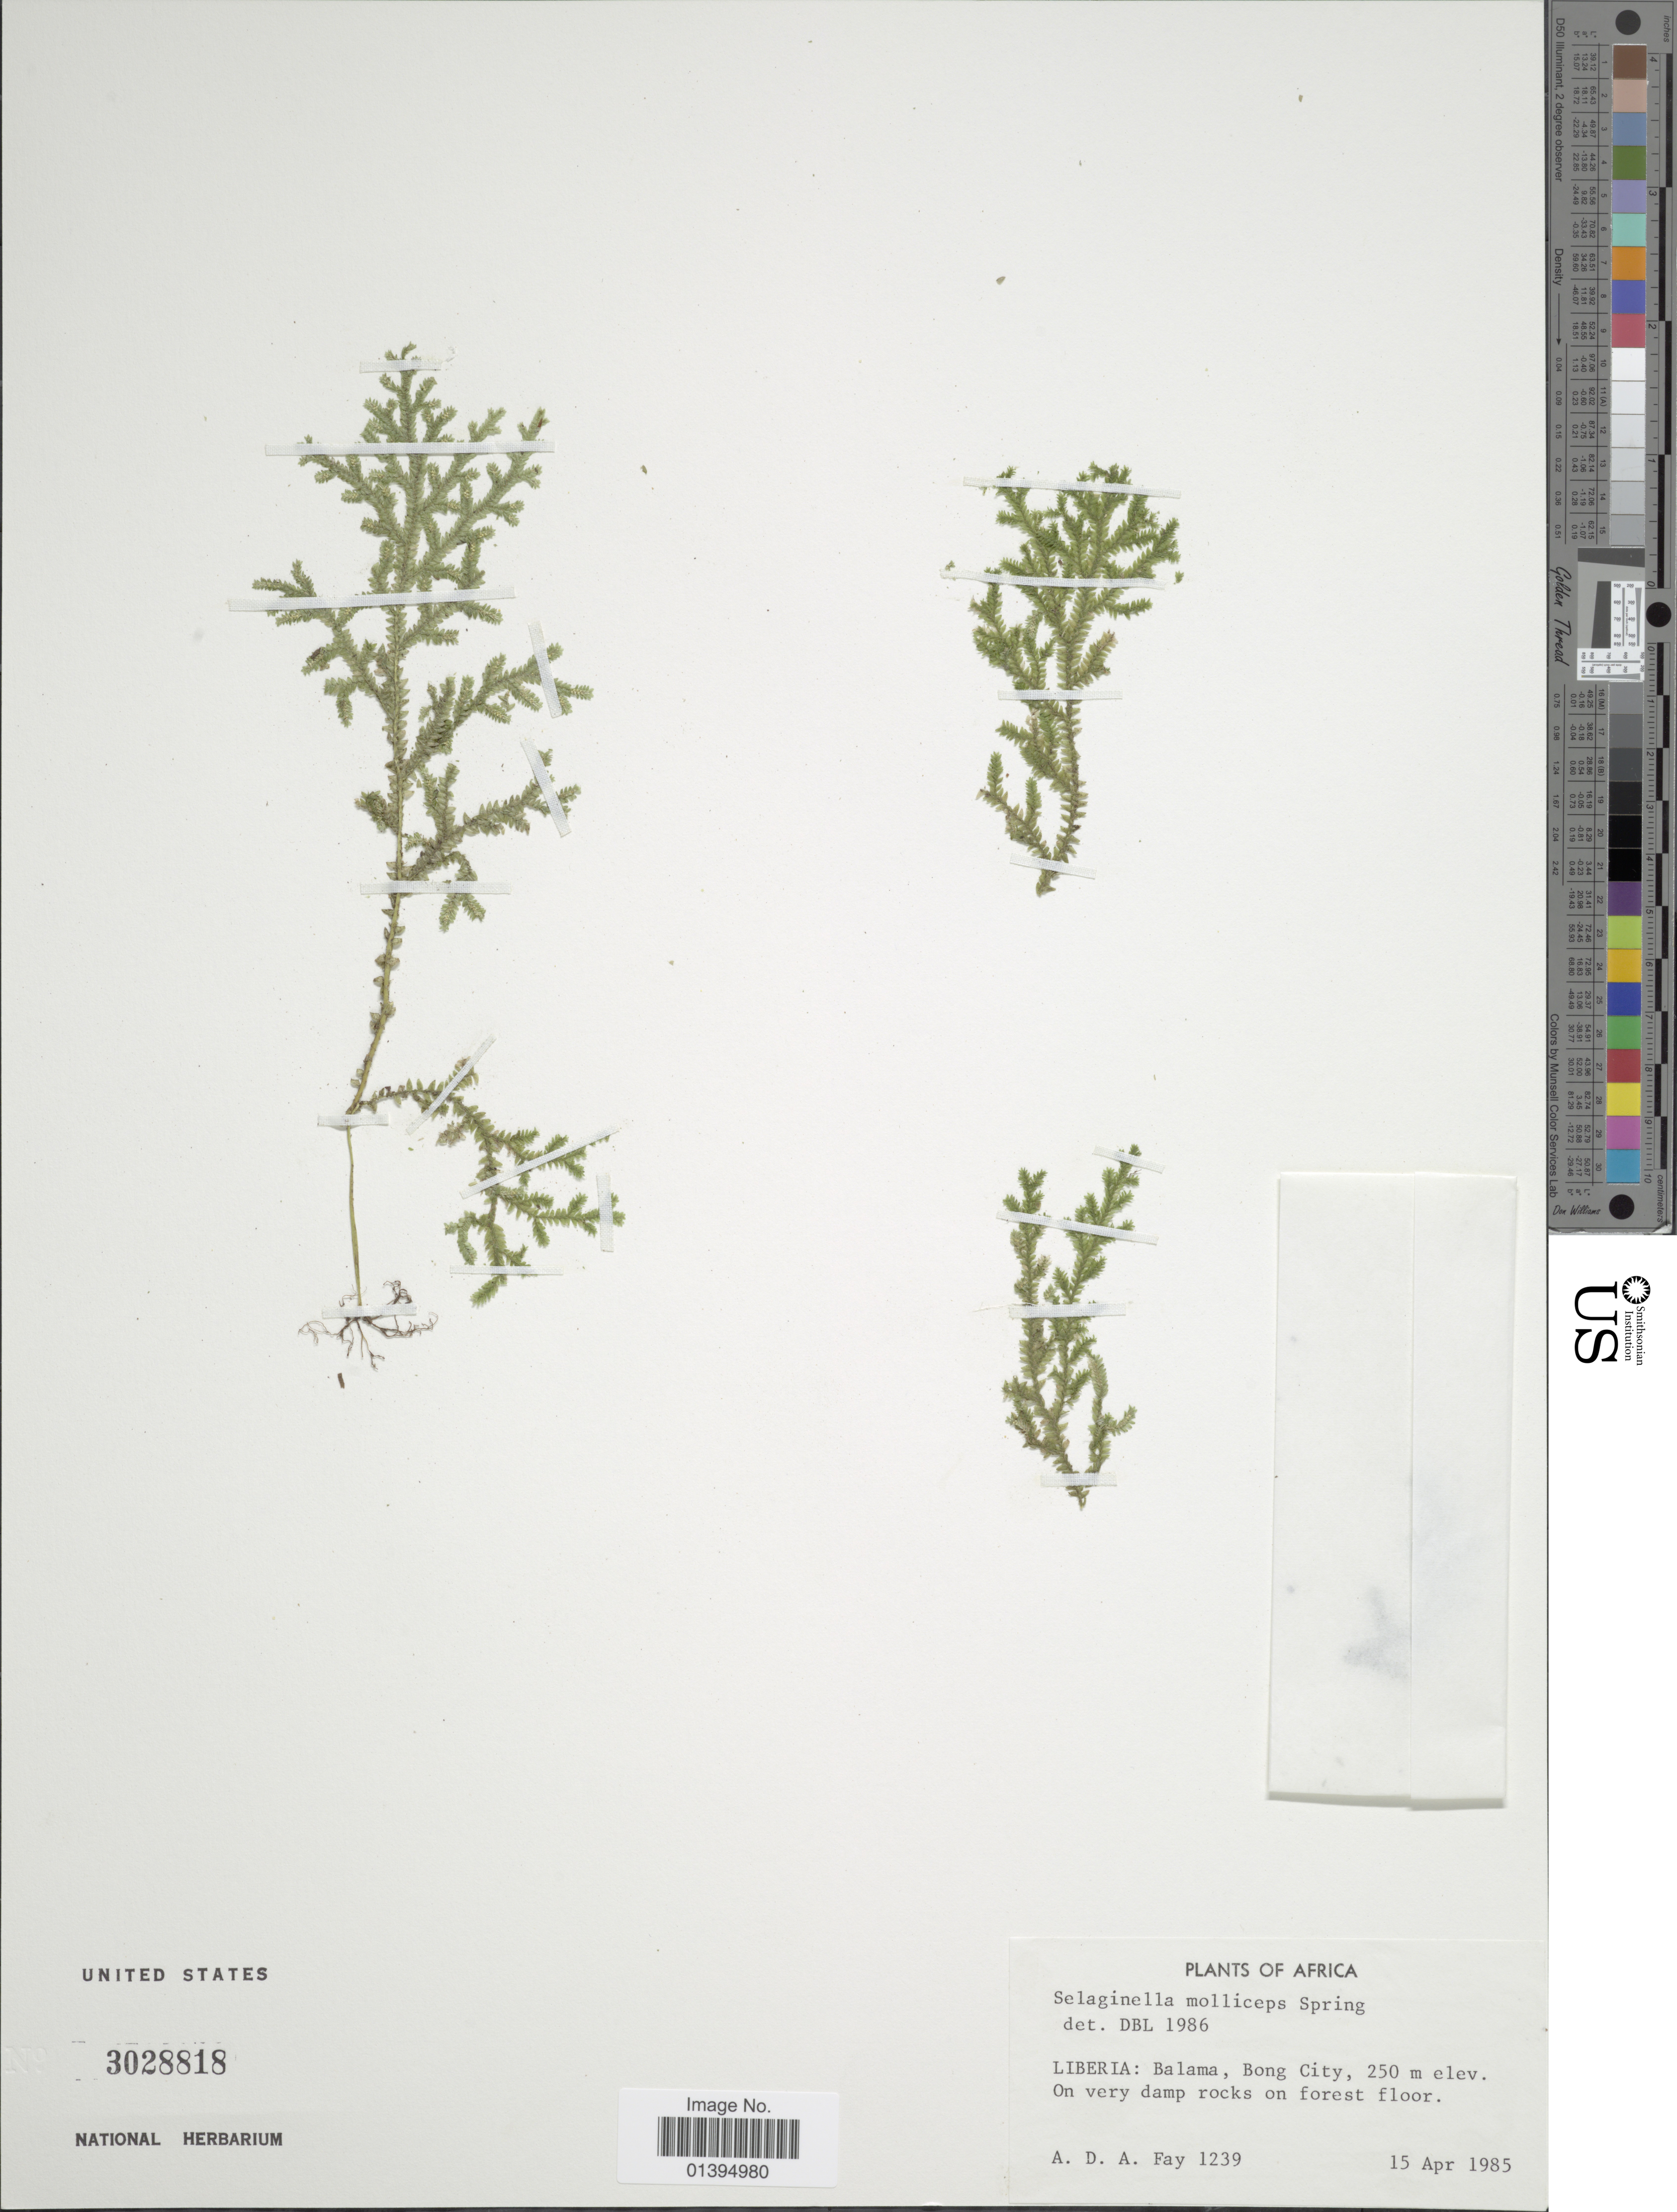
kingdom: Plantae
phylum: Tracheophyta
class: Lycopodiopsida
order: Selaginellales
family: Selaginellaceae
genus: Selaginella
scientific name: Selaginella molliceps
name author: Spring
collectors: A. Fay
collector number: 1239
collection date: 1985-04-15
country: Liberia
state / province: Bong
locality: Africa, Balama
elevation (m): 250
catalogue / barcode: US 3028818